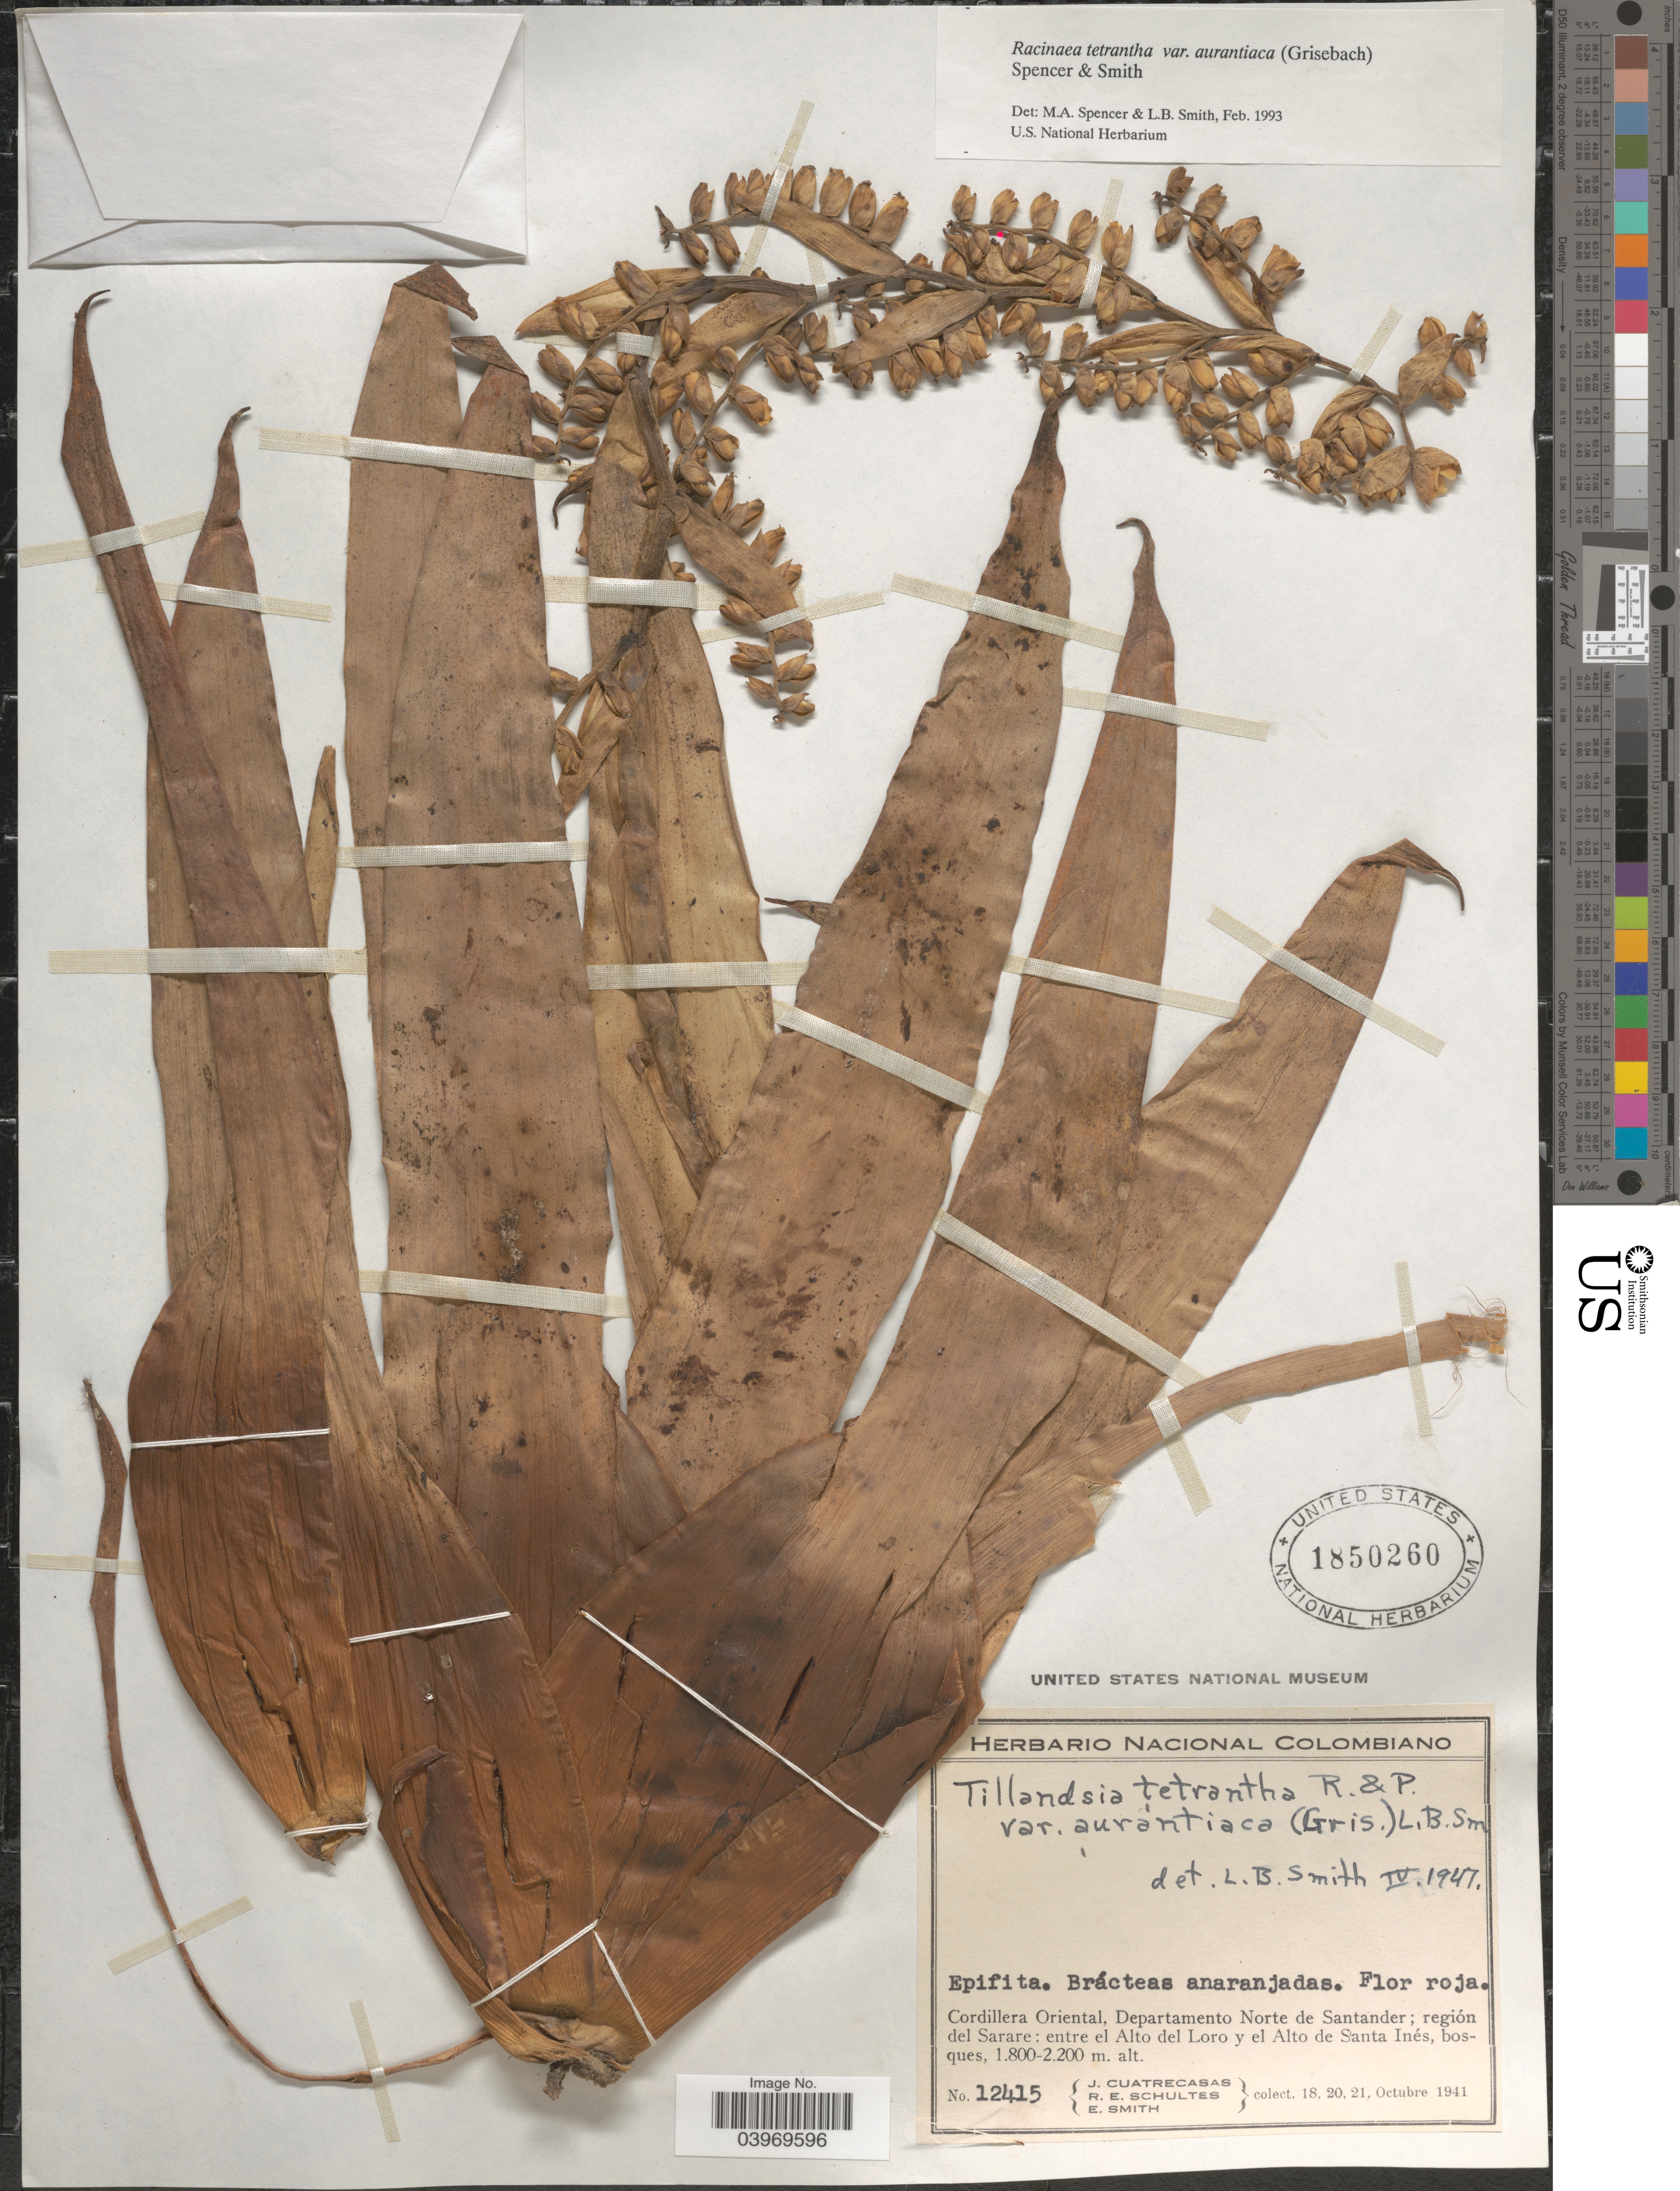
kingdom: Plantae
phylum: Tracheophyta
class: Liliopsida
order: Poales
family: Bromeliaceae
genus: Racinaea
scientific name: Racinaea tetrantha var. aurantiaca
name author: (Griseb.) M.A. Spencer & L.B. Sm.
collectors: J. Cuatrecasas, R. E. Schultes & E. Smith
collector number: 12415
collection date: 1941-10-18/1941-10-21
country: Colombia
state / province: Norte de Santander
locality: Cordillera Oriental, Departamento Norte de Santander; región del Sarare: entre el Alto del Loro y el Alto de Santa Inés.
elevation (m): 1800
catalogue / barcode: US 1850260